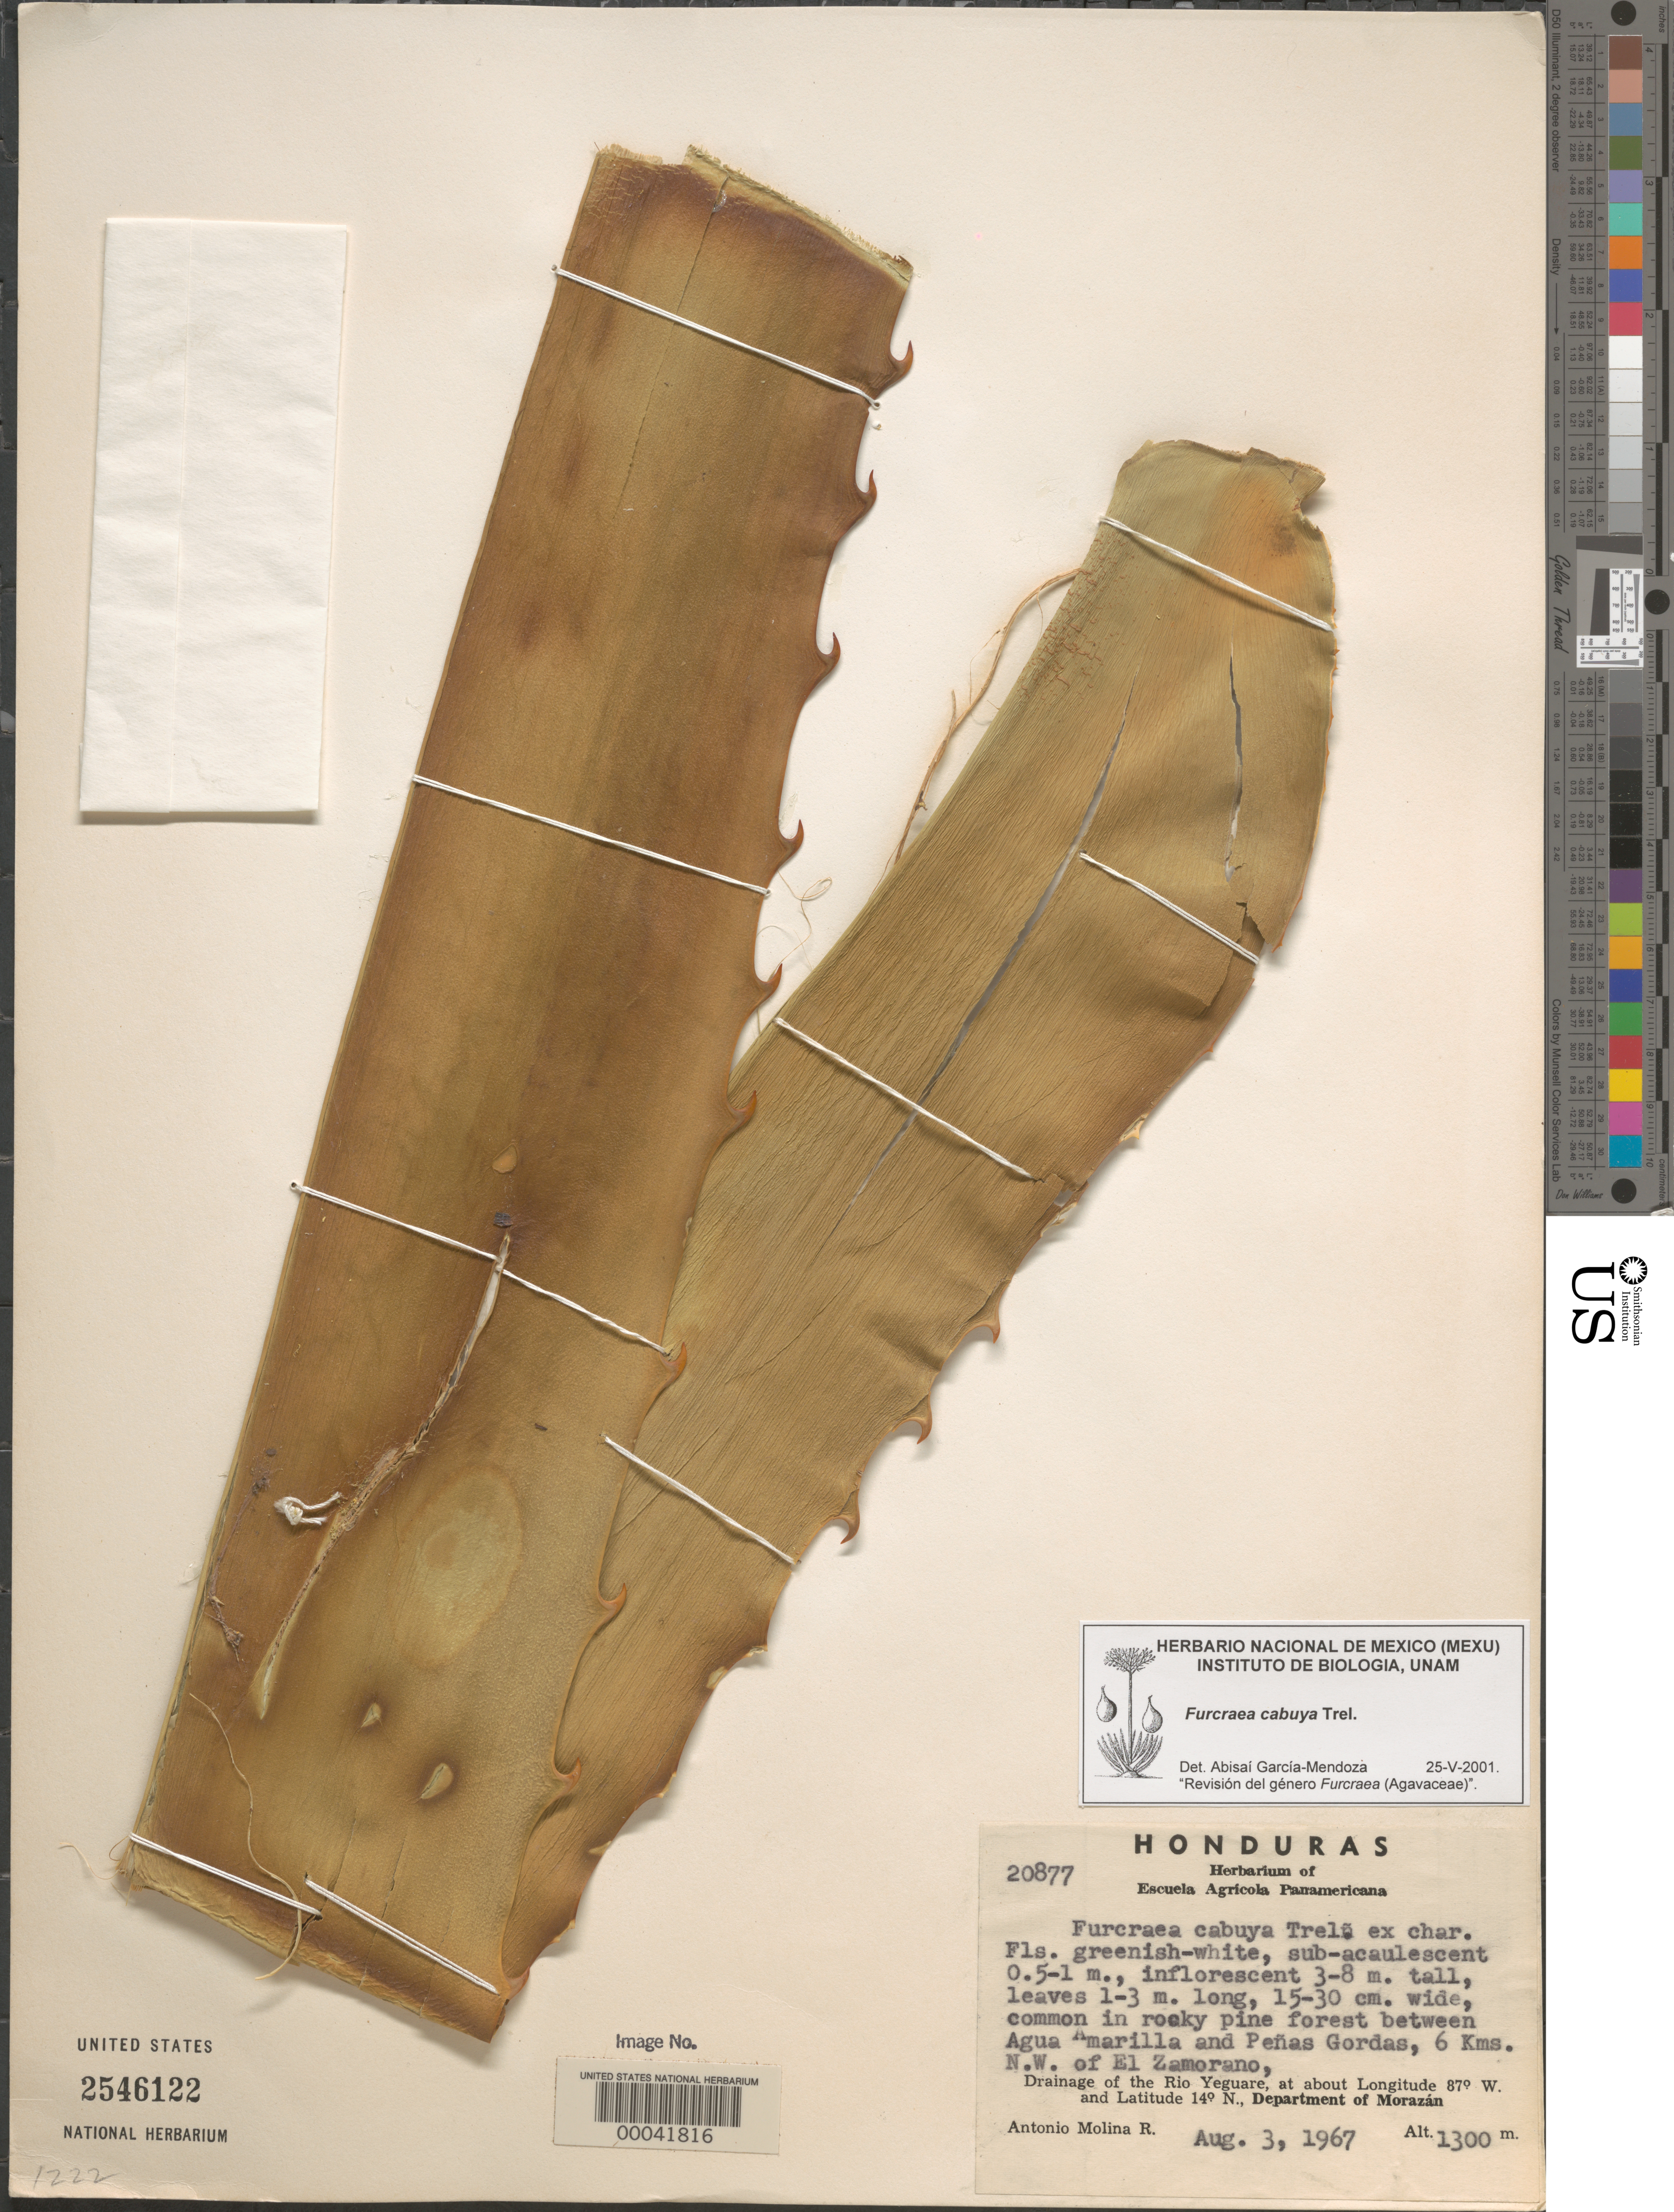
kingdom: Plantae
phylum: Tracheophyta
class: Liliopsida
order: Asparagales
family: Asparagaceae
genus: Furcraea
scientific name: Furcraea cabuya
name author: Trel.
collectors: A. Molina R.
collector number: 20877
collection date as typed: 03 Aug 1967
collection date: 1967-08-03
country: Honduras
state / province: Fco. Morazán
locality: Between Agua Amarilla and Penas Gordas, 6 km NW of El Zamorano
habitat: Rocky pine forest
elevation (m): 1300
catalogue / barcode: US 2546122